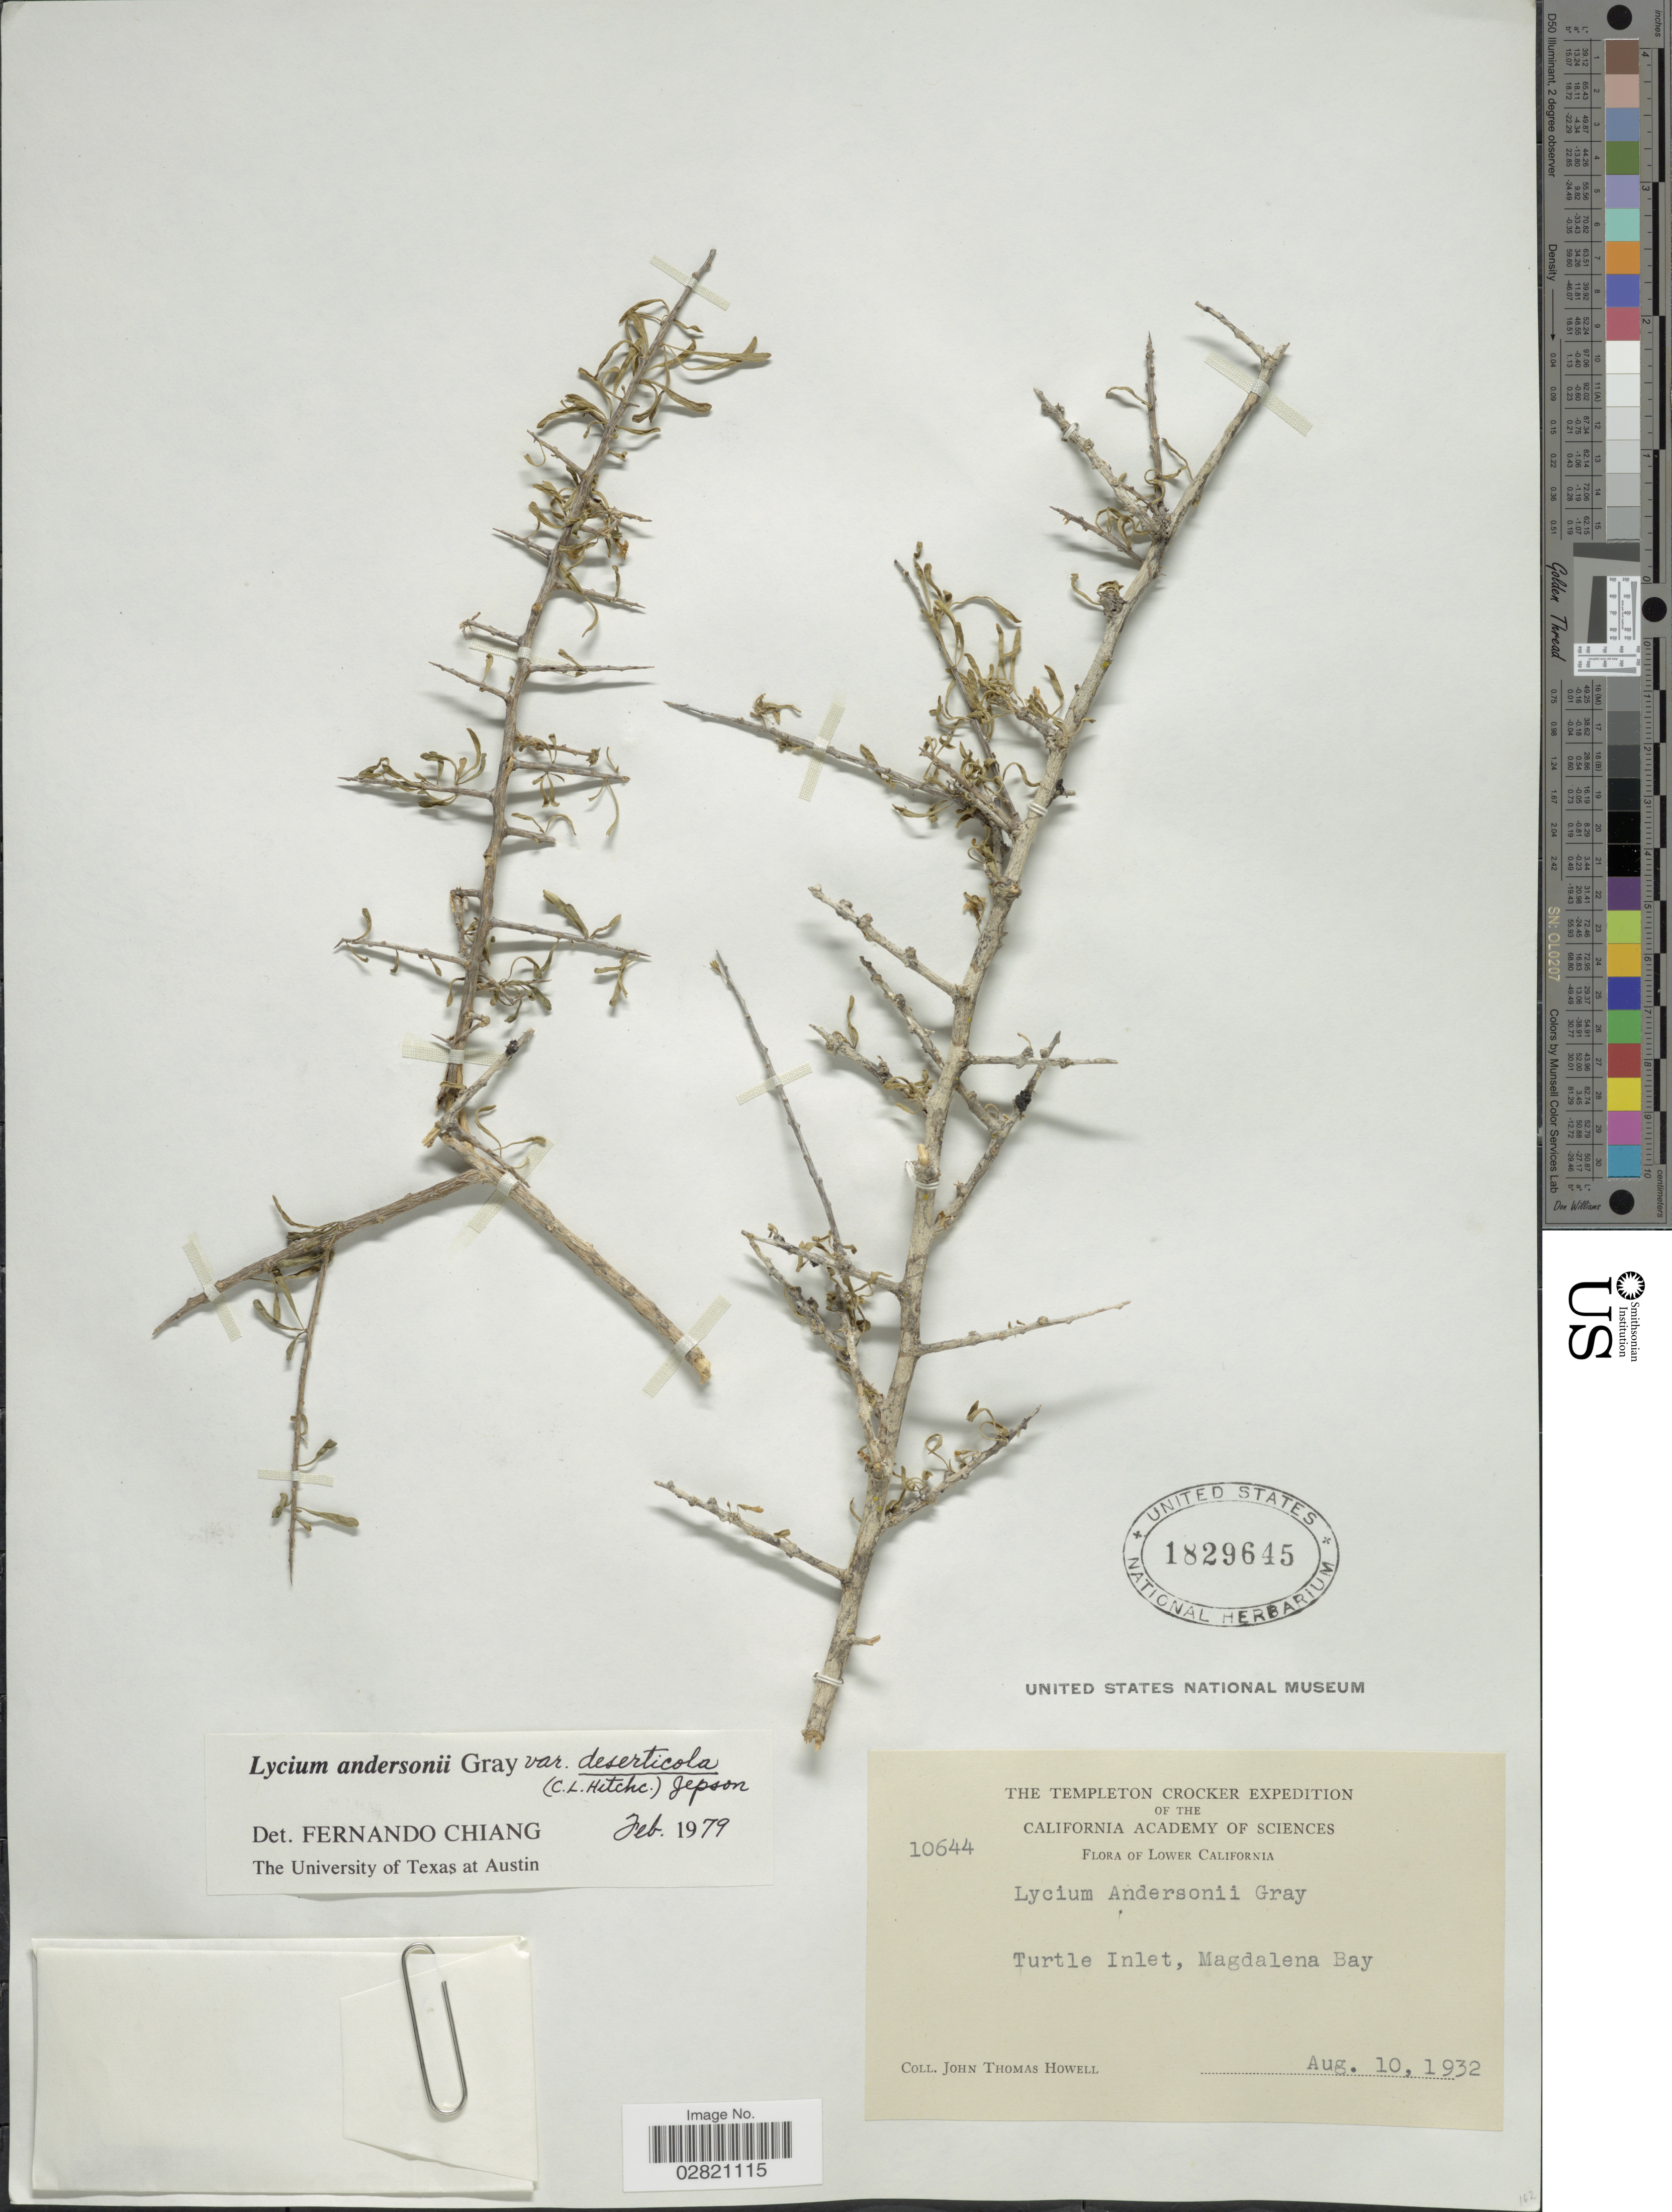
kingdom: Plantae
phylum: Tracheophyta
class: Magnoliopsida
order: Solanales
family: Solanaceae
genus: Lycium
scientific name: Lycium andersonii var. deserticola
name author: (C.L. Hitchc.) Jeps.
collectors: J. T. Howell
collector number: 10644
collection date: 1932-08-10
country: Mexico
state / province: Baja California Sur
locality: Lower California. Turtle Inlet, Magdalena Bay.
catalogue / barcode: US 1829645